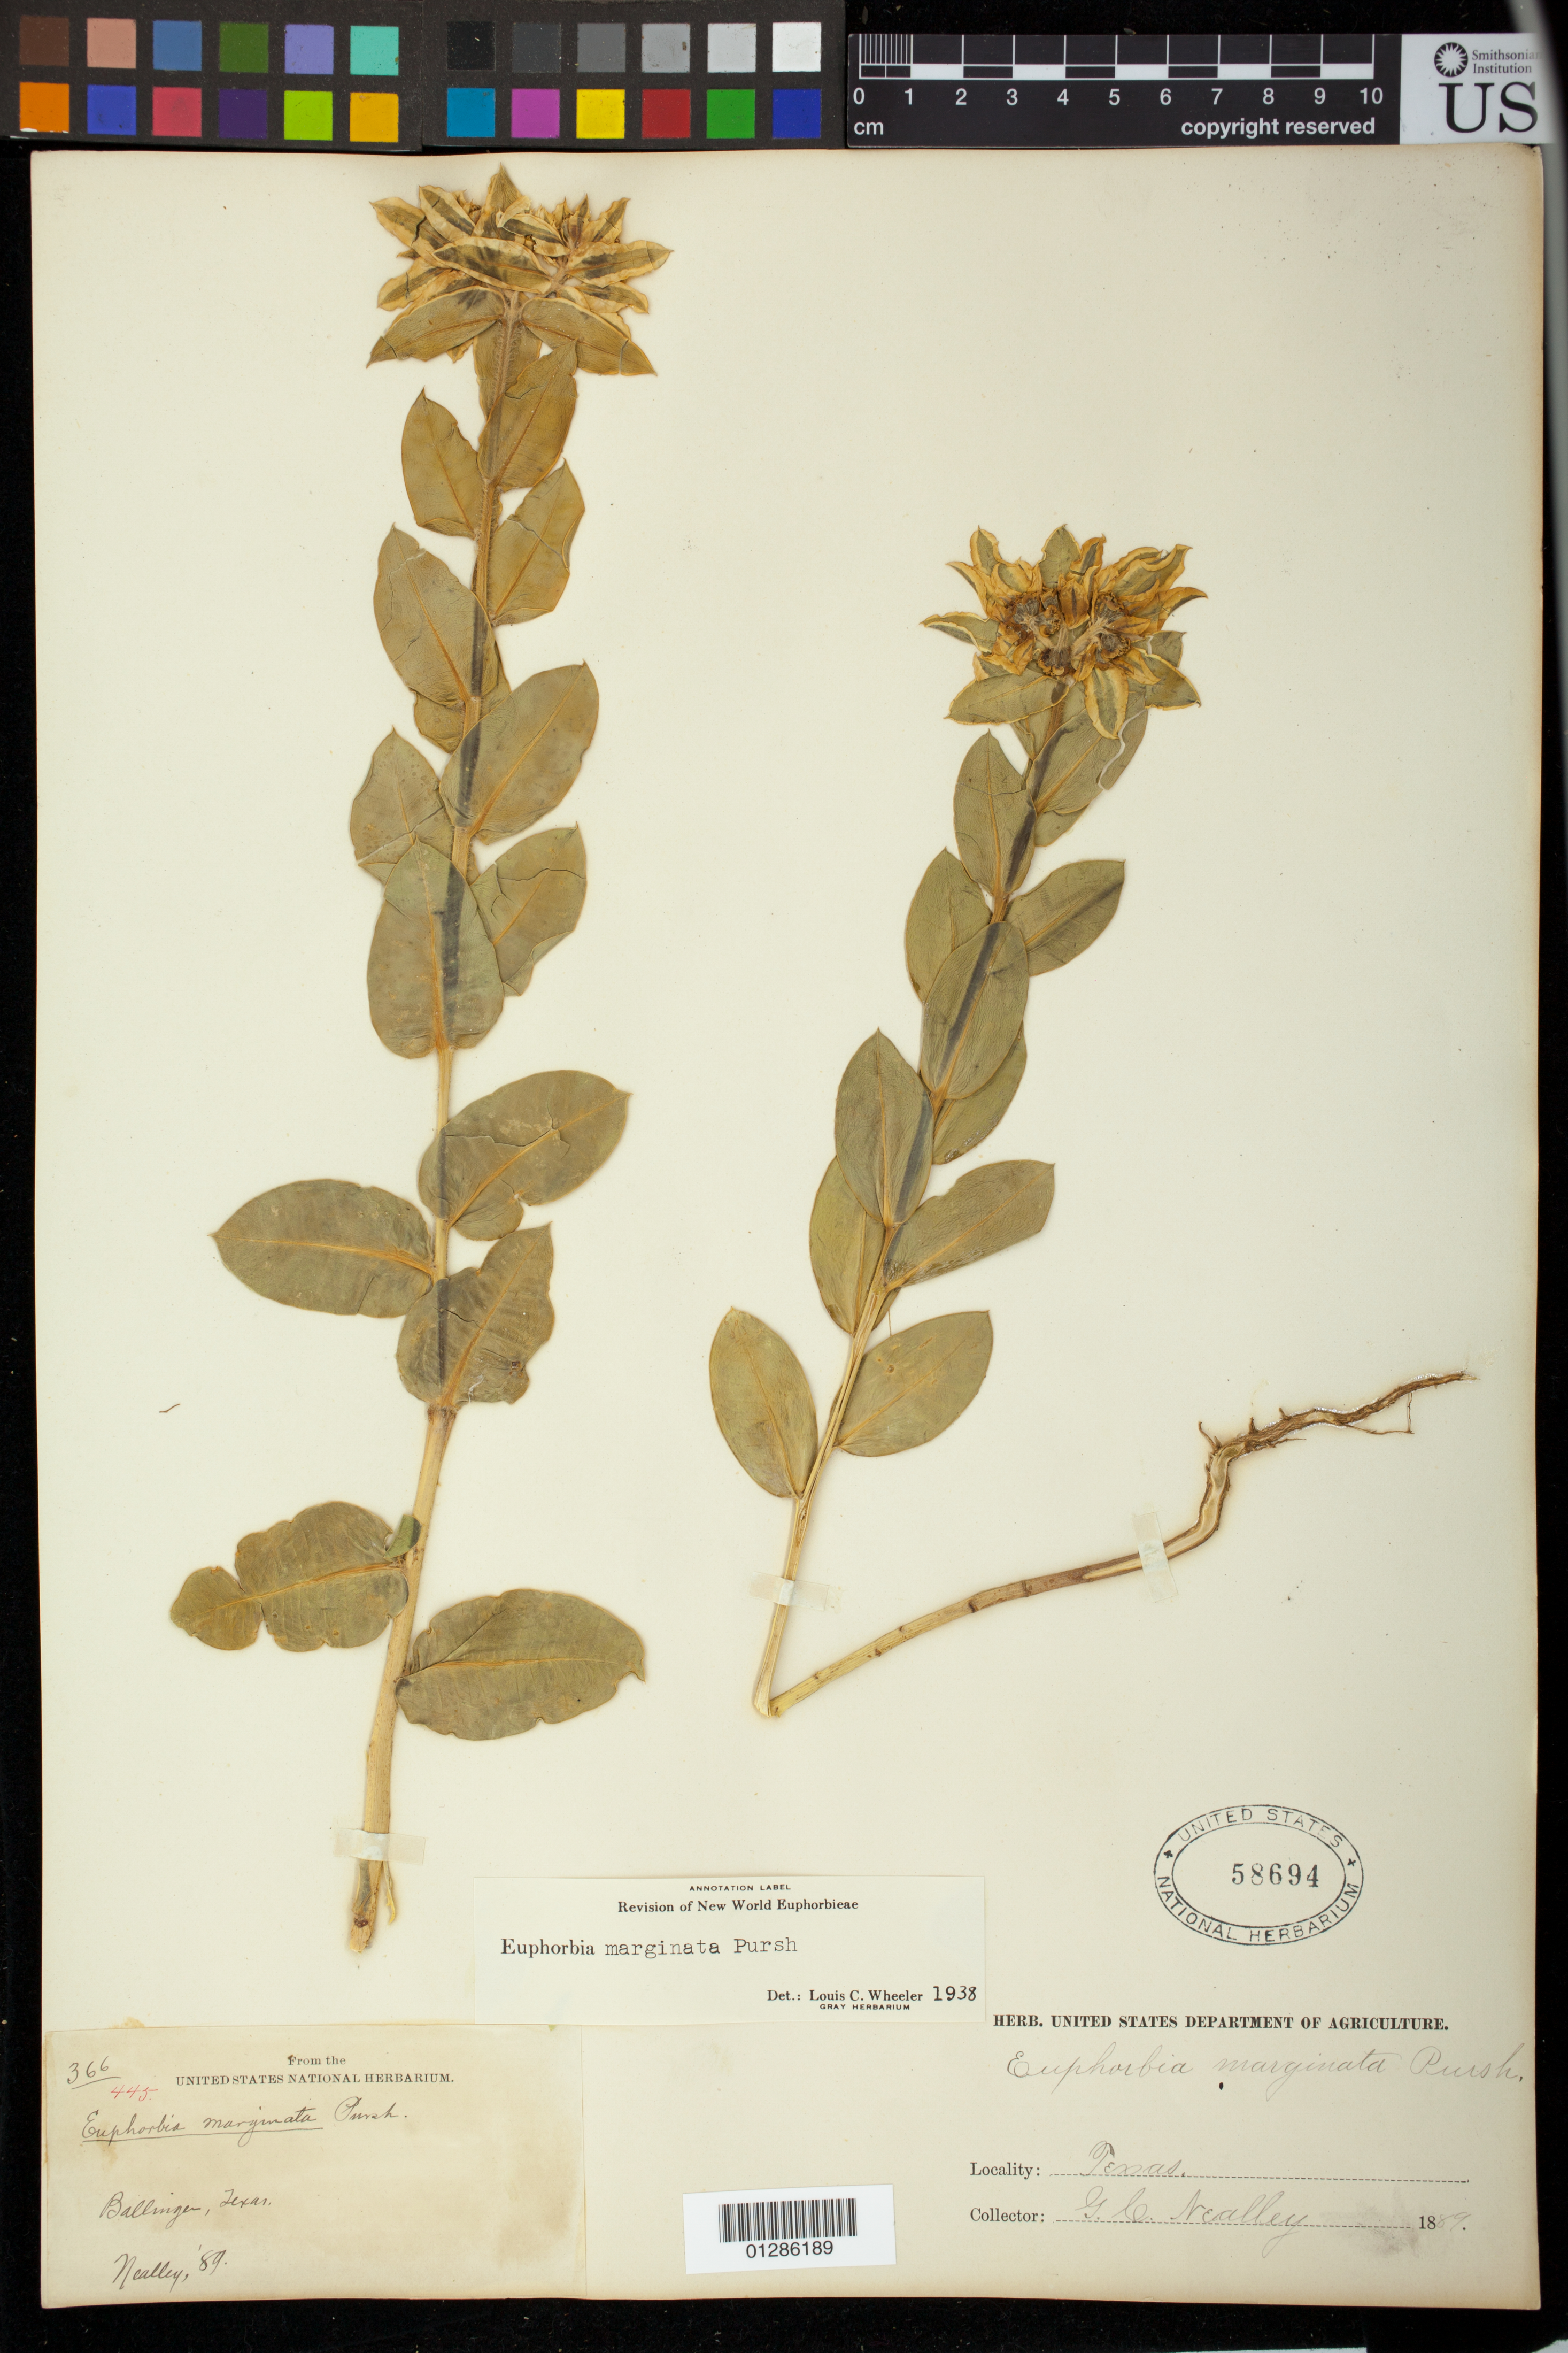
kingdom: Plantae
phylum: Tracheophyta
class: Magnoliopsida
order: Malpighiales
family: Euphorbiaceae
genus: Euphorbia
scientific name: Euphorbia marginata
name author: Pursh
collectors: G. C. Nealley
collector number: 366/445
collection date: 1889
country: United States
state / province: Texas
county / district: Runnels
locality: Ballinger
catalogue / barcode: US 58694